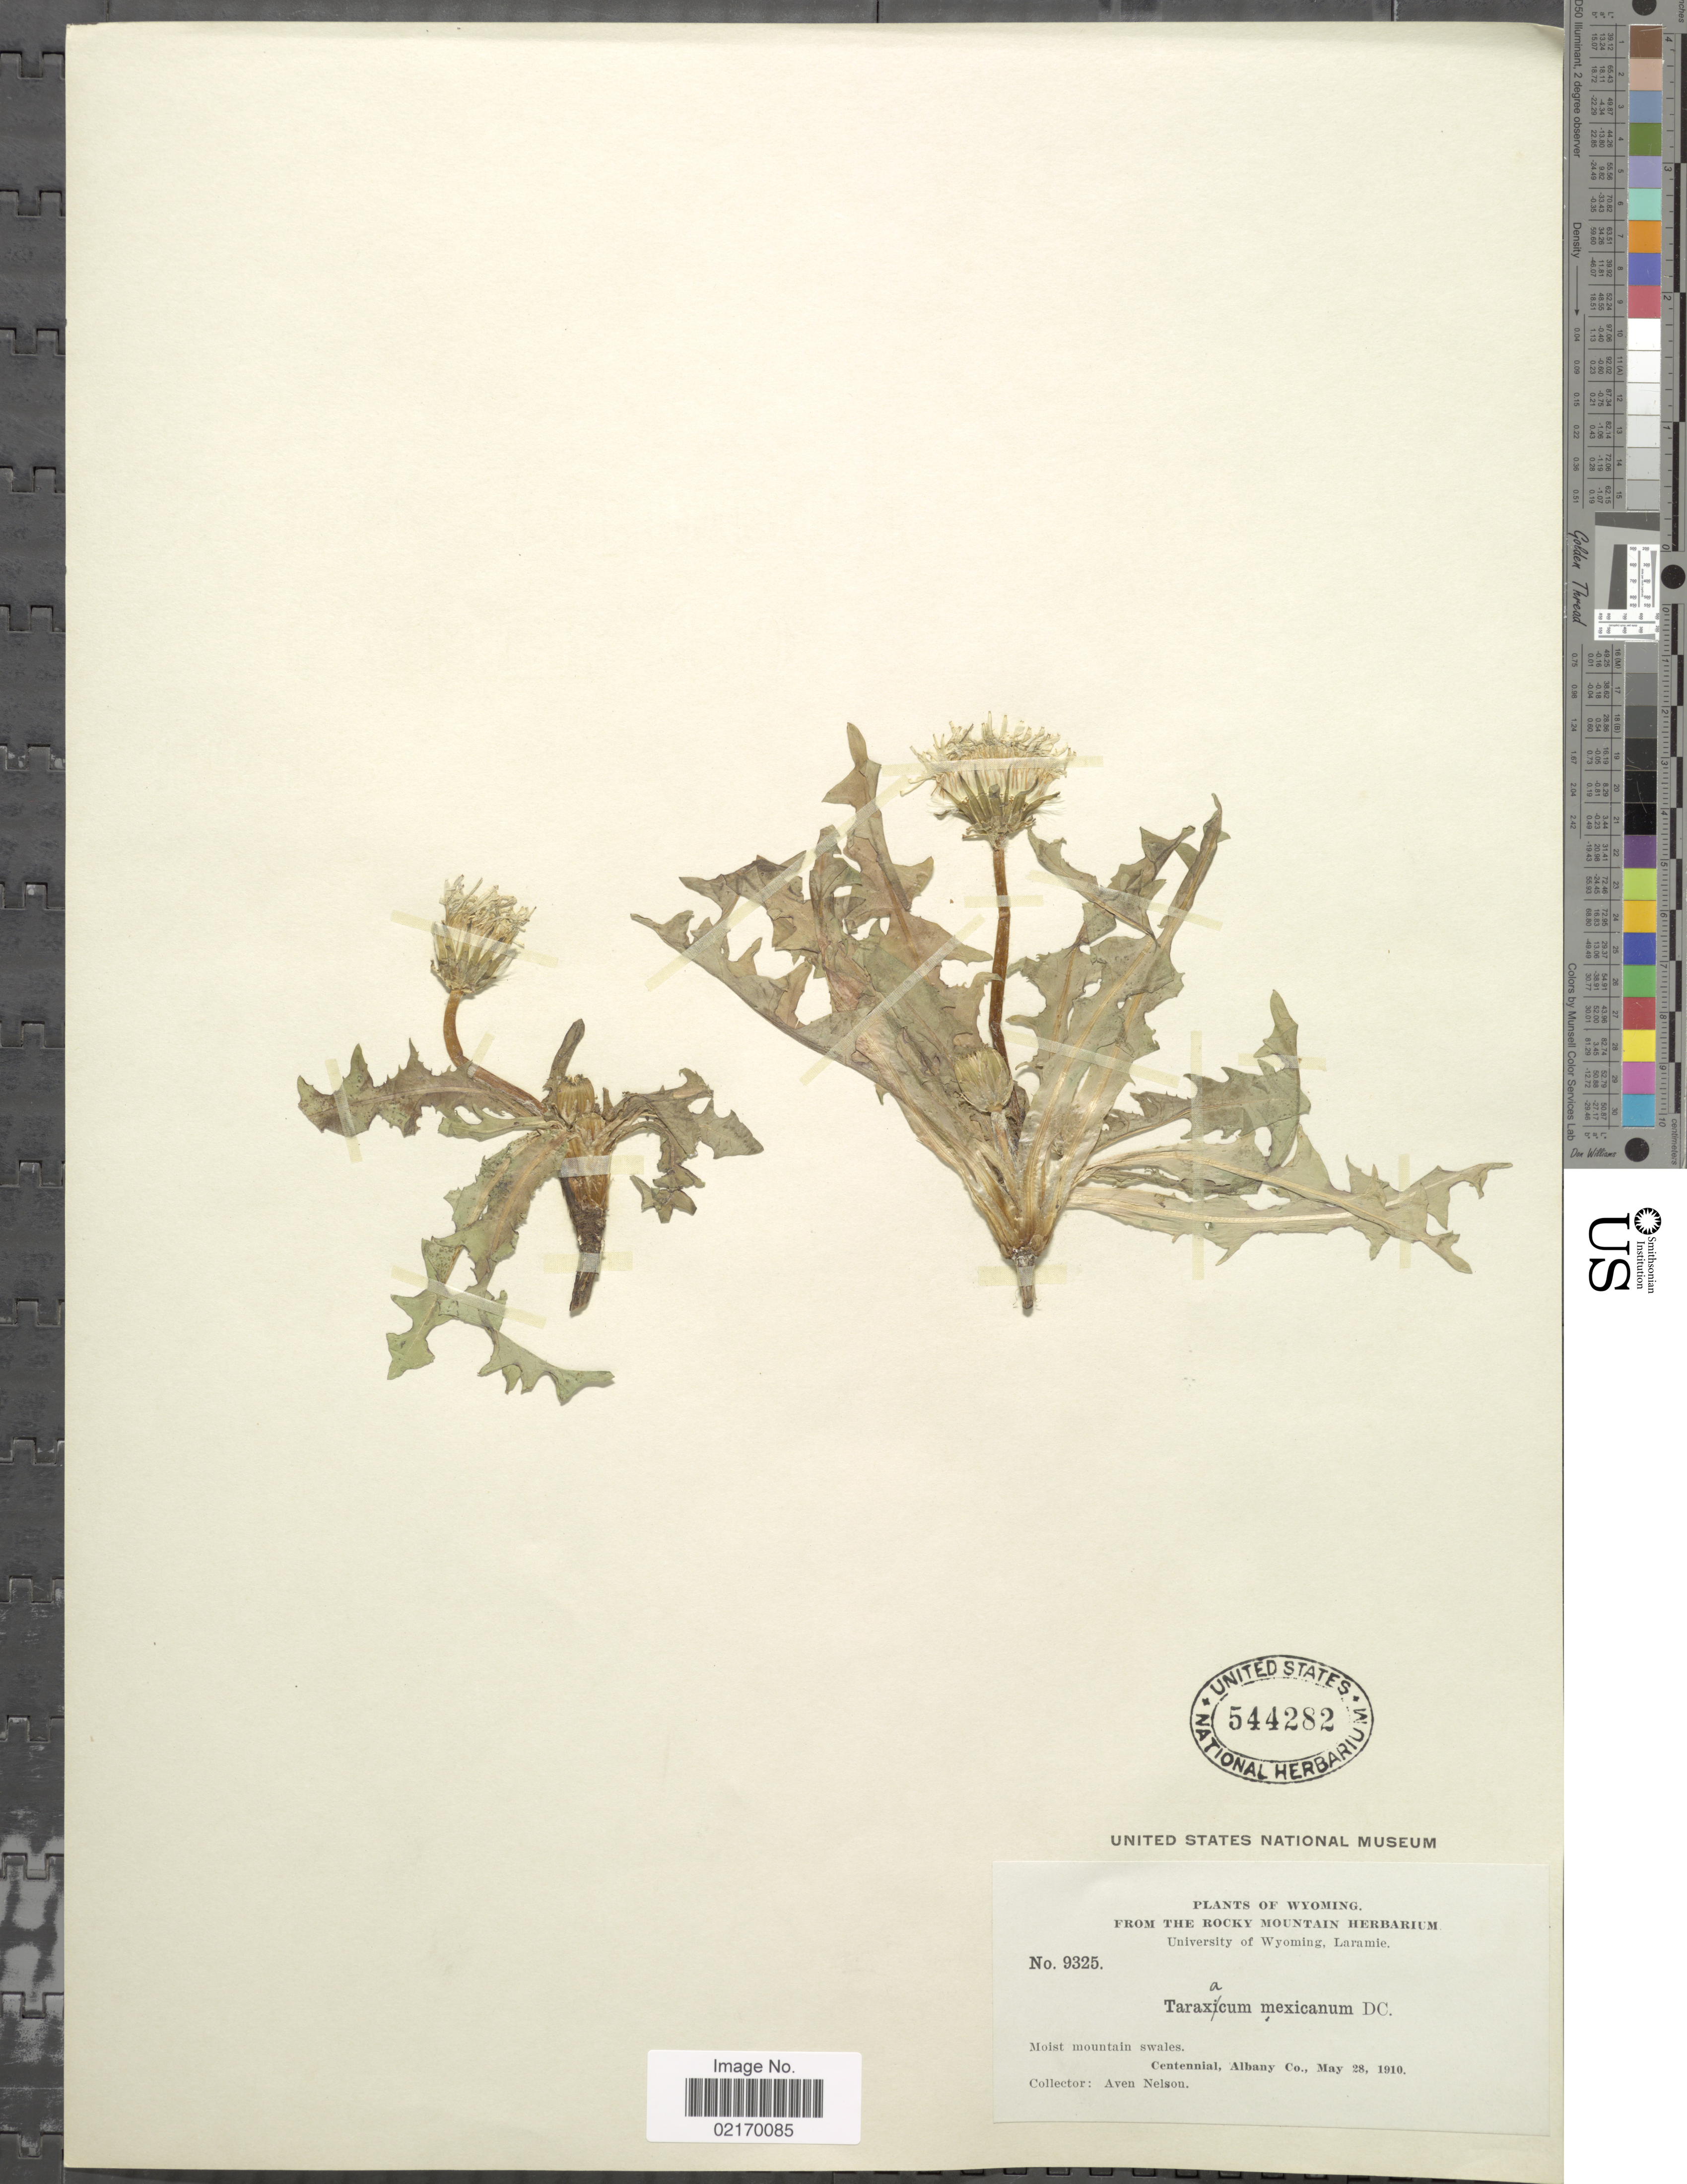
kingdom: Plantae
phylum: Tracheophyta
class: Magnoliopsida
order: Asterales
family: Asteraceae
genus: Taraxacum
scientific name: Taraxacum mexicanum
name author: DC.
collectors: A. Nelson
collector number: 9325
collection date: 1910-05-28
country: United States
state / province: Wyoming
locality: Moist mountain swales, Centennial, Albany Co.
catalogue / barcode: US 544282